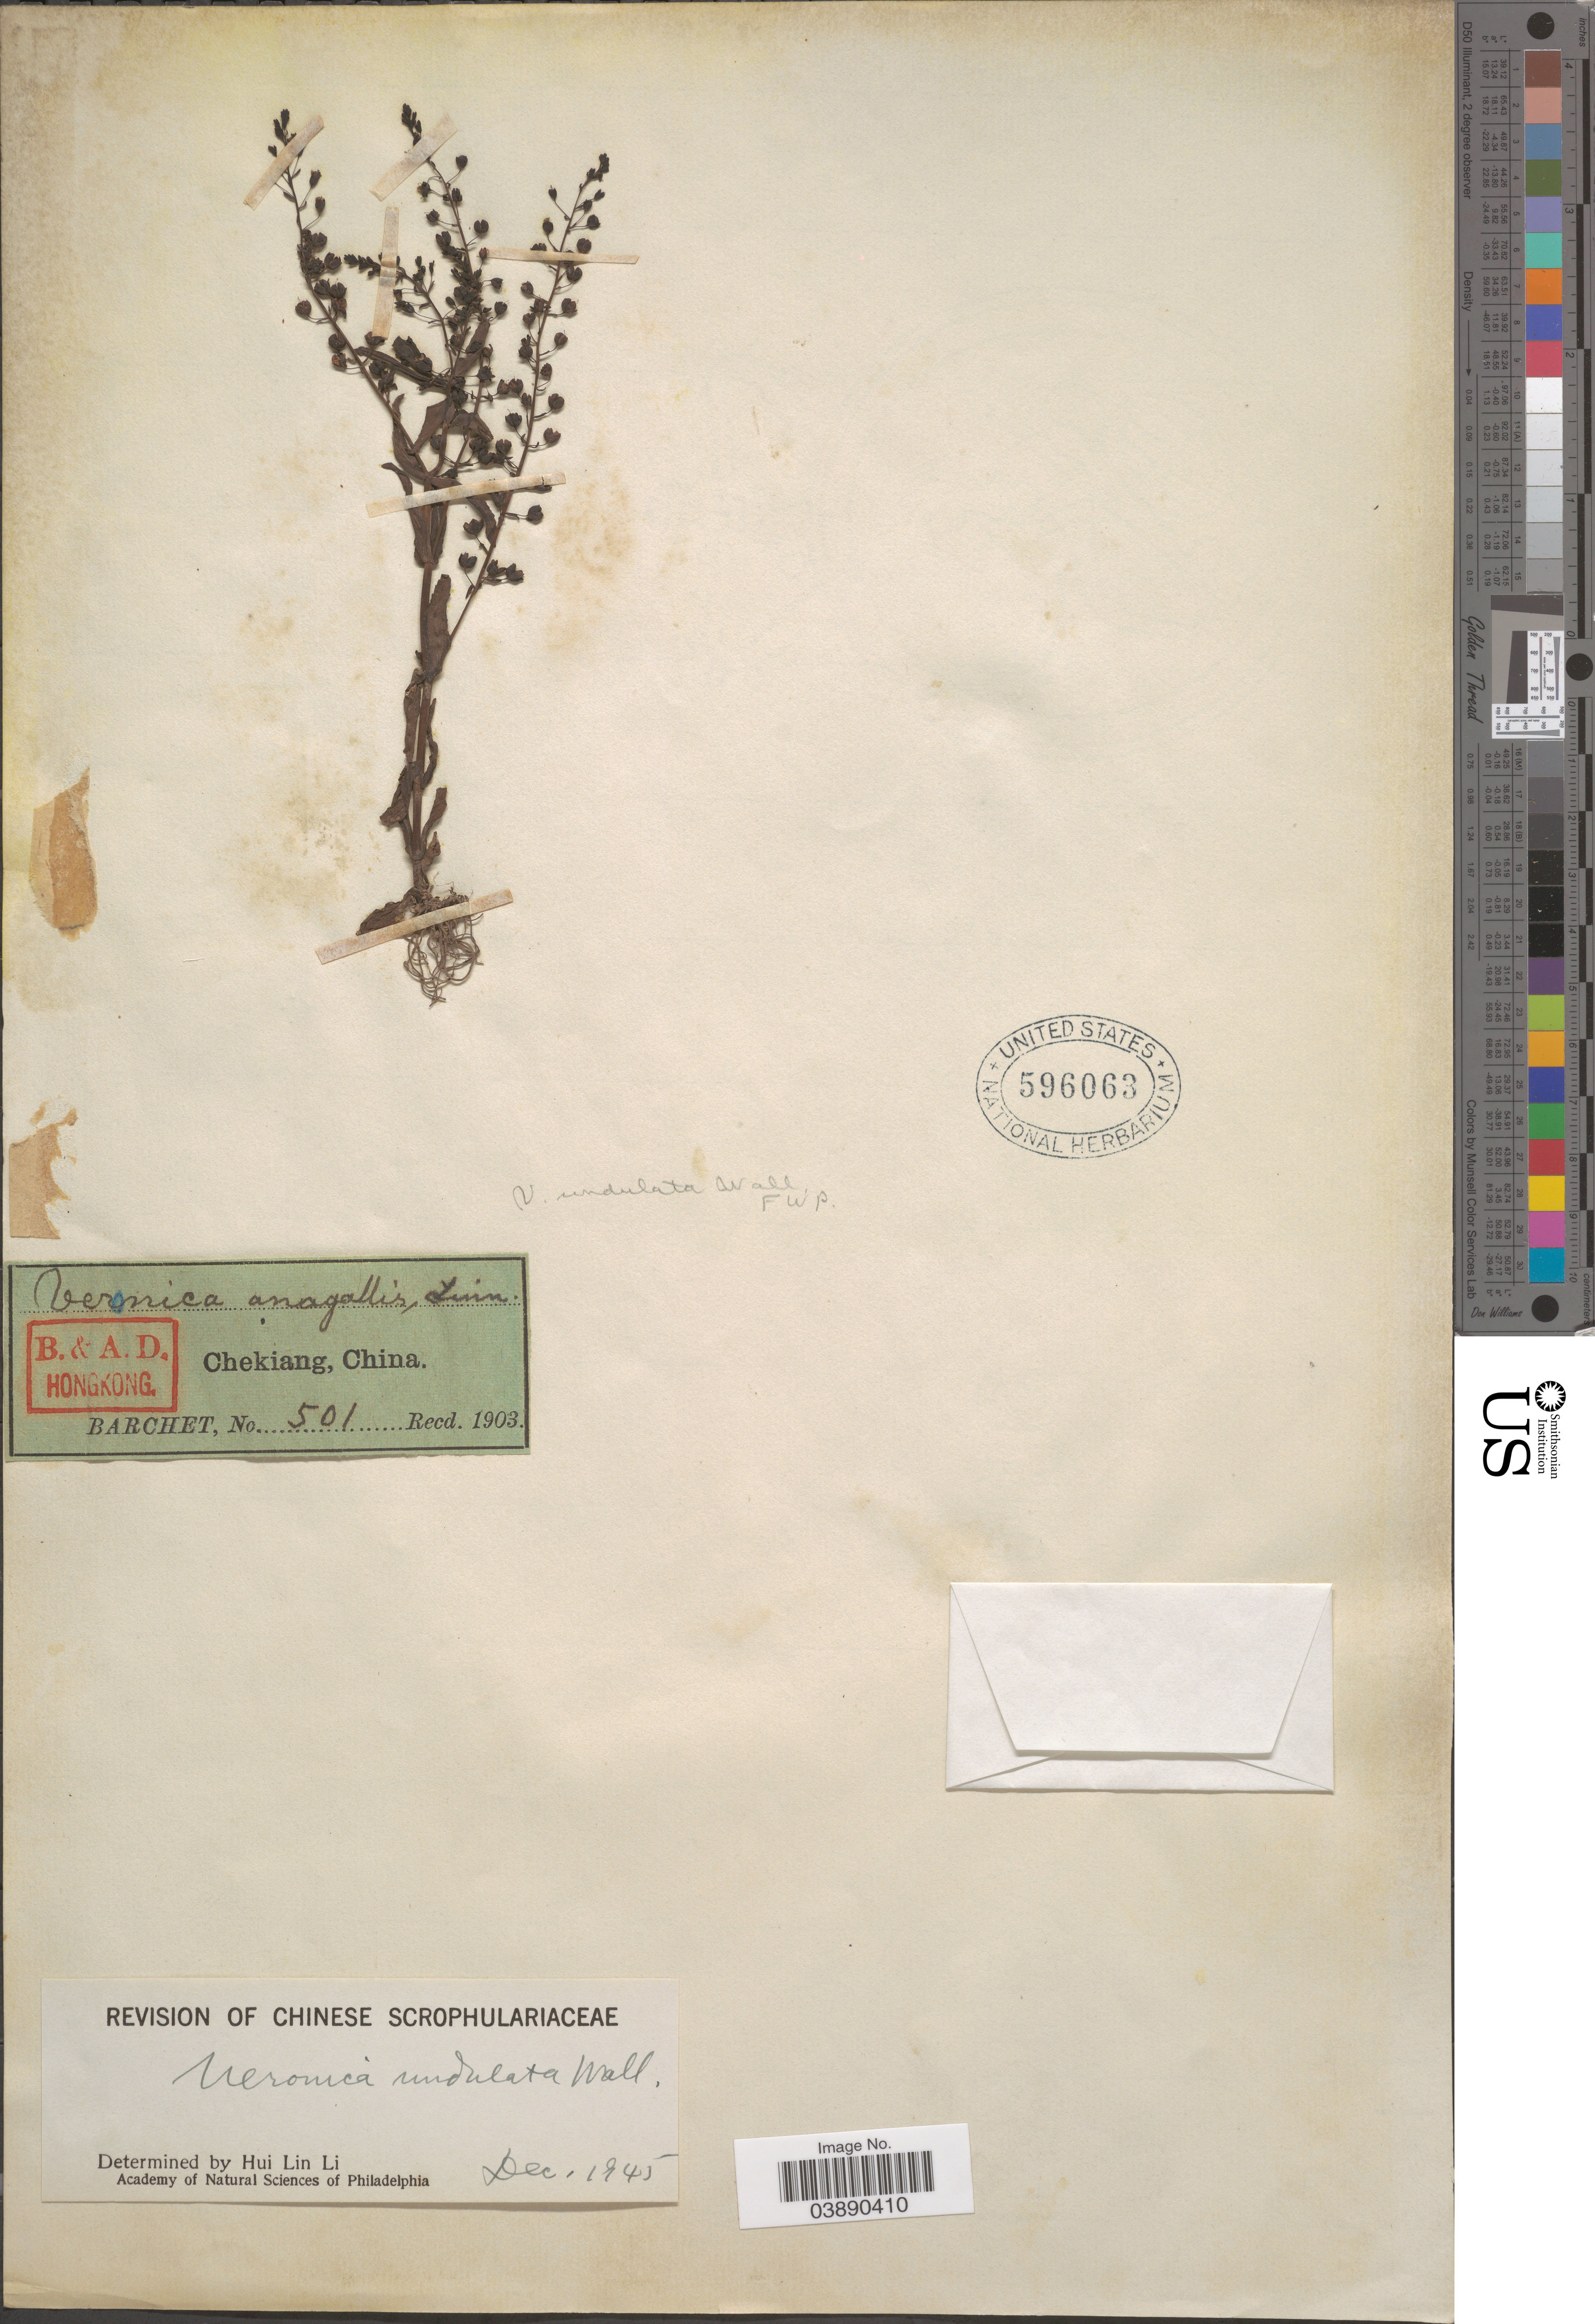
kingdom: Plantae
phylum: Tracheophyta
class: Magnoliopsida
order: Lamiales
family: Plantaginaceae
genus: Veronica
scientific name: Veronica undulata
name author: Wall.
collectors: Barchet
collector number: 501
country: China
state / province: Zhejiang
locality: Chekiang.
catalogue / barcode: US 596063